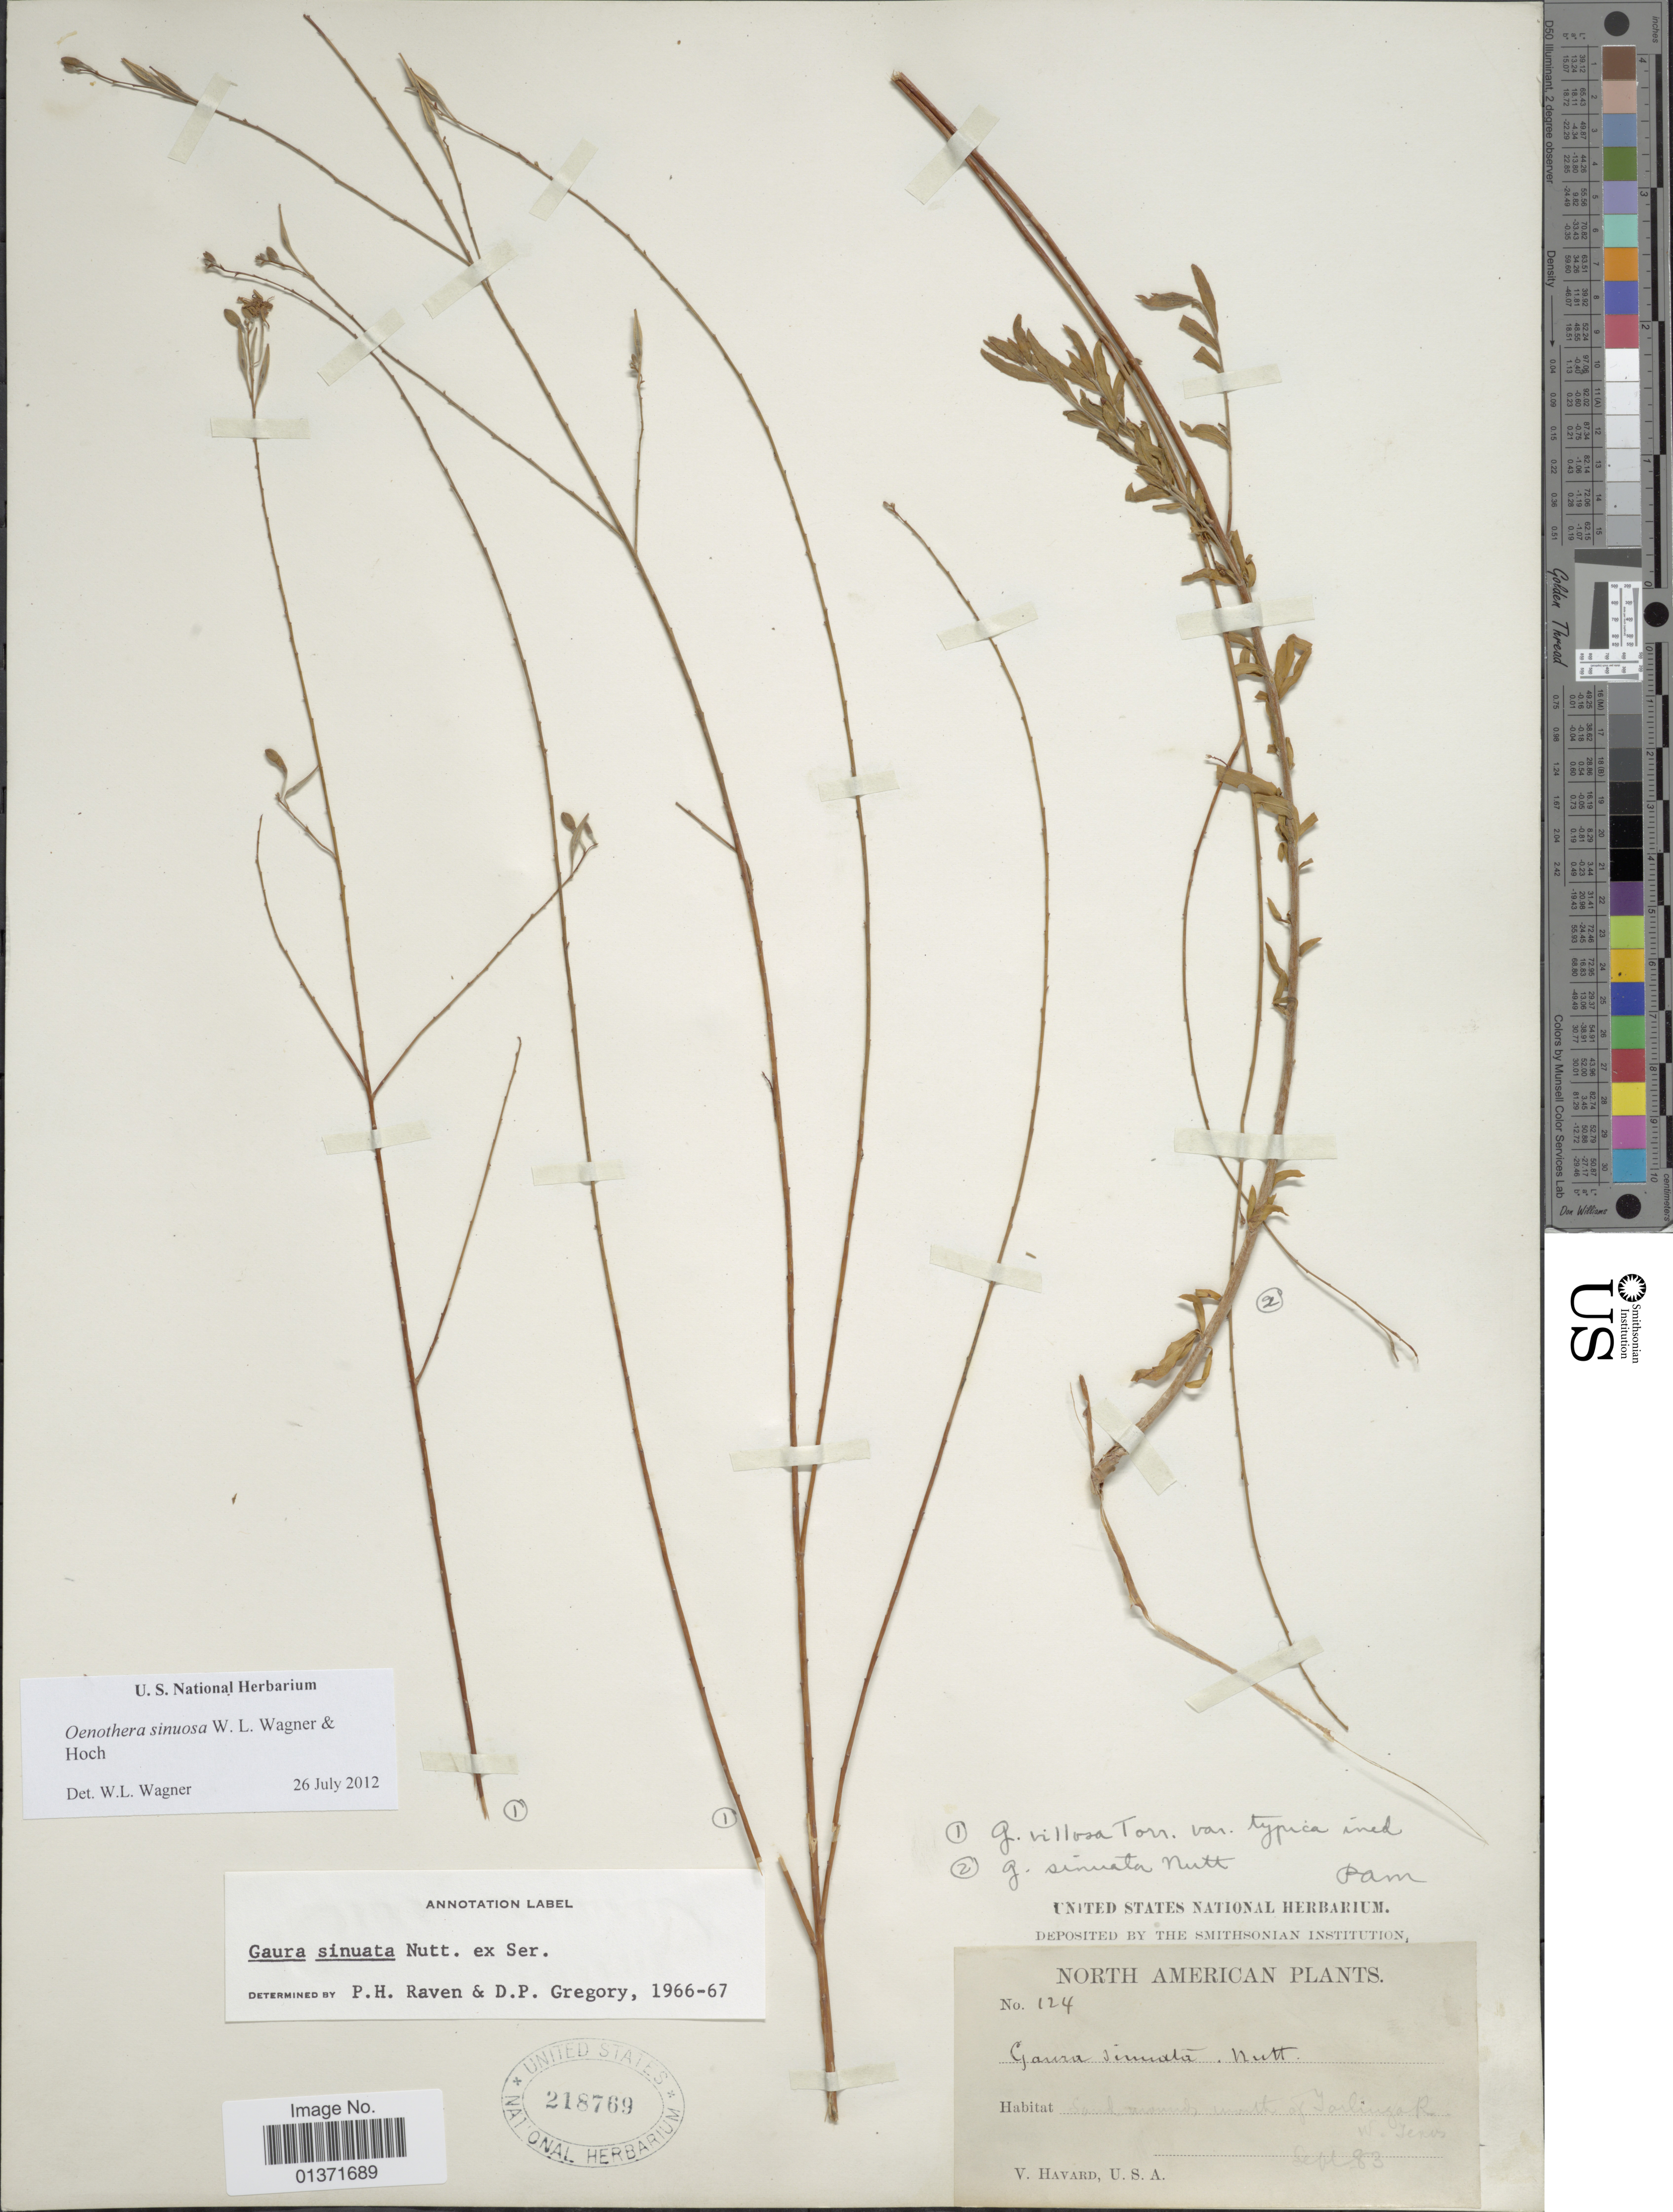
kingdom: Plantae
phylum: Tracheophyta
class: Magnoliopsida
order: Myrtales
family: Onagraceae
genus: Oenothera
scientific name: Oenothera sinuosa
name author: Nutt. ex Ser.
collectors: F. Lindheimer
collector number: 60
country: United States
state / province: Texas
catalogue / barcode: US 218769